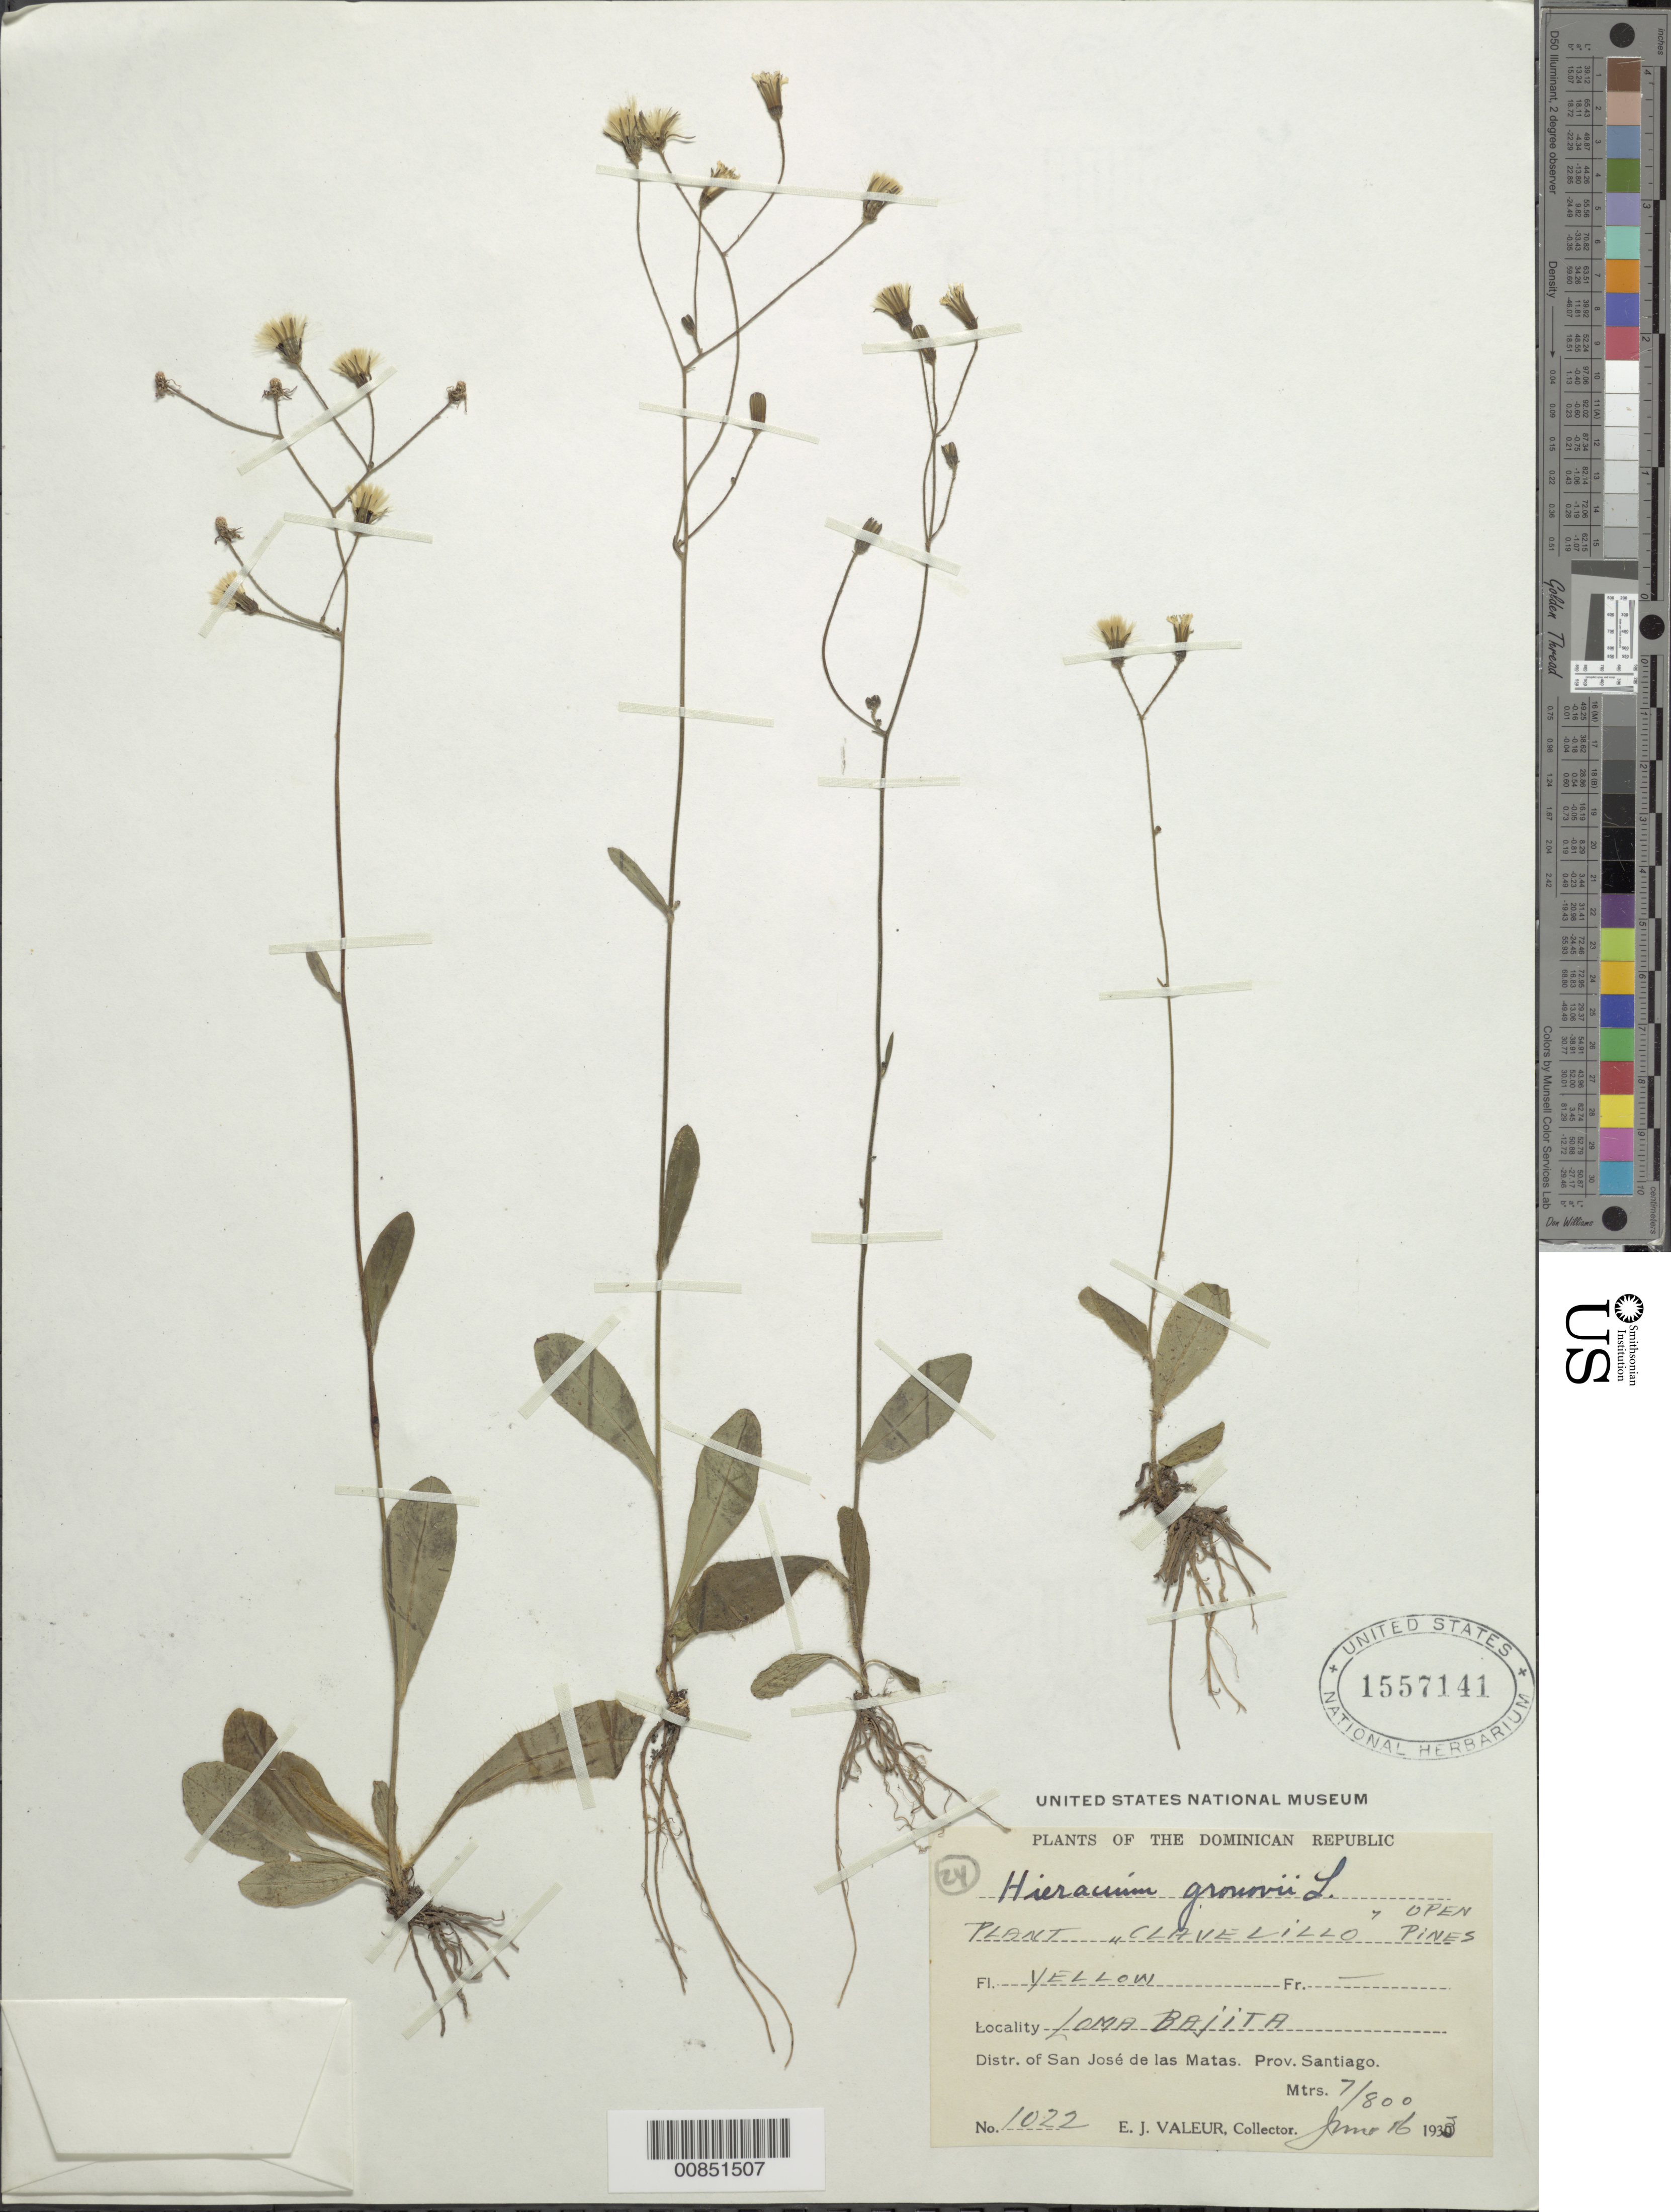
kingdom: Plantae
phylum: Tracheophyta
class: Magnoliopsida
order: Asterales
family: Asteraceae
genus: Hieracium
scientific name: Hieracium gronovii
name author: L.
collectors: E. Valeur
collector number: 1022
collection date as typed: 16 Jun 1933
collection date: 1933-06-16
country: Dominican Republic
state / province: Santiago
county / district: San José de las Matas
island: Hispaniola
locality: Loma Bajita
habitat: Open pines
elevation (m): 700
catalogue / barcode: US 1557141